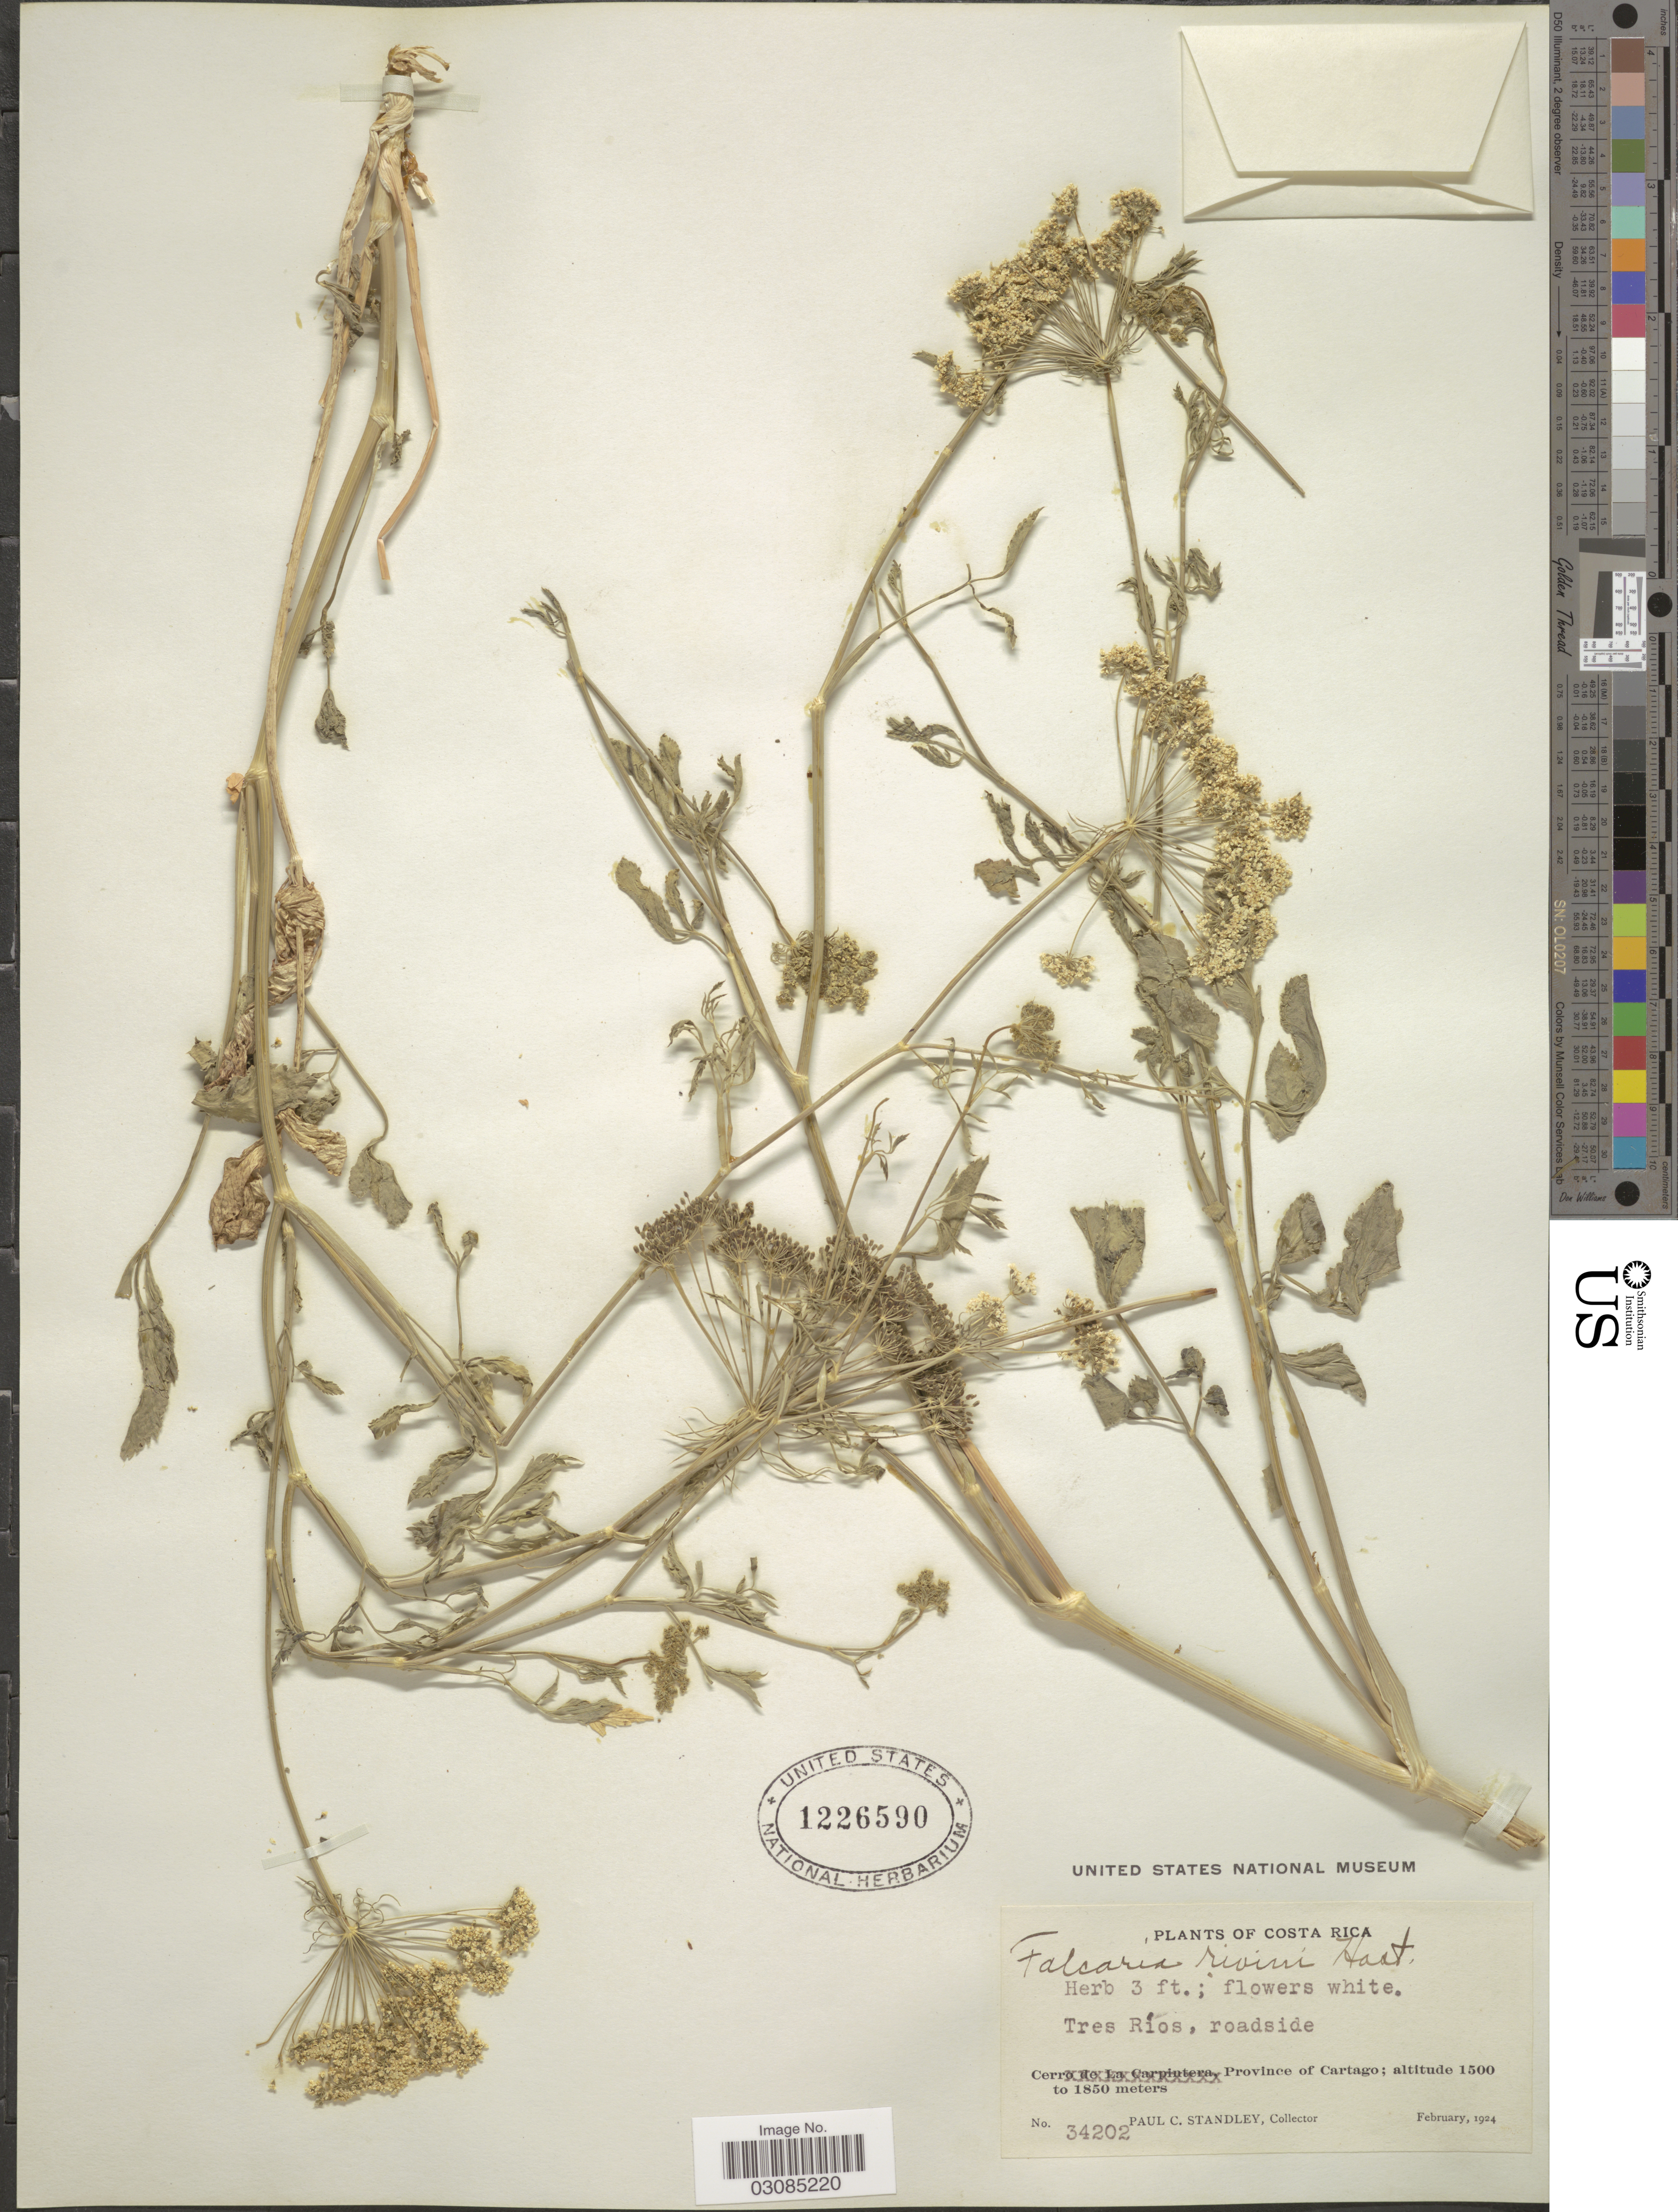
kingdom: Plantae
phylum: Tracheophyta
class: Magnoliopsida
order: Apiales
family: Apiaceae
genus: Falcaria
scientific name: Falcaria vulgaris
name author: Bernh.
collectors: P. C. Standley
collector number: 34202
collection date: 1924-02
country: Costa Rica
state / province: Cartago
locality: Tres Ríos, roadside.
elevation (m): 1500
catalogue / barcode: US 1226590